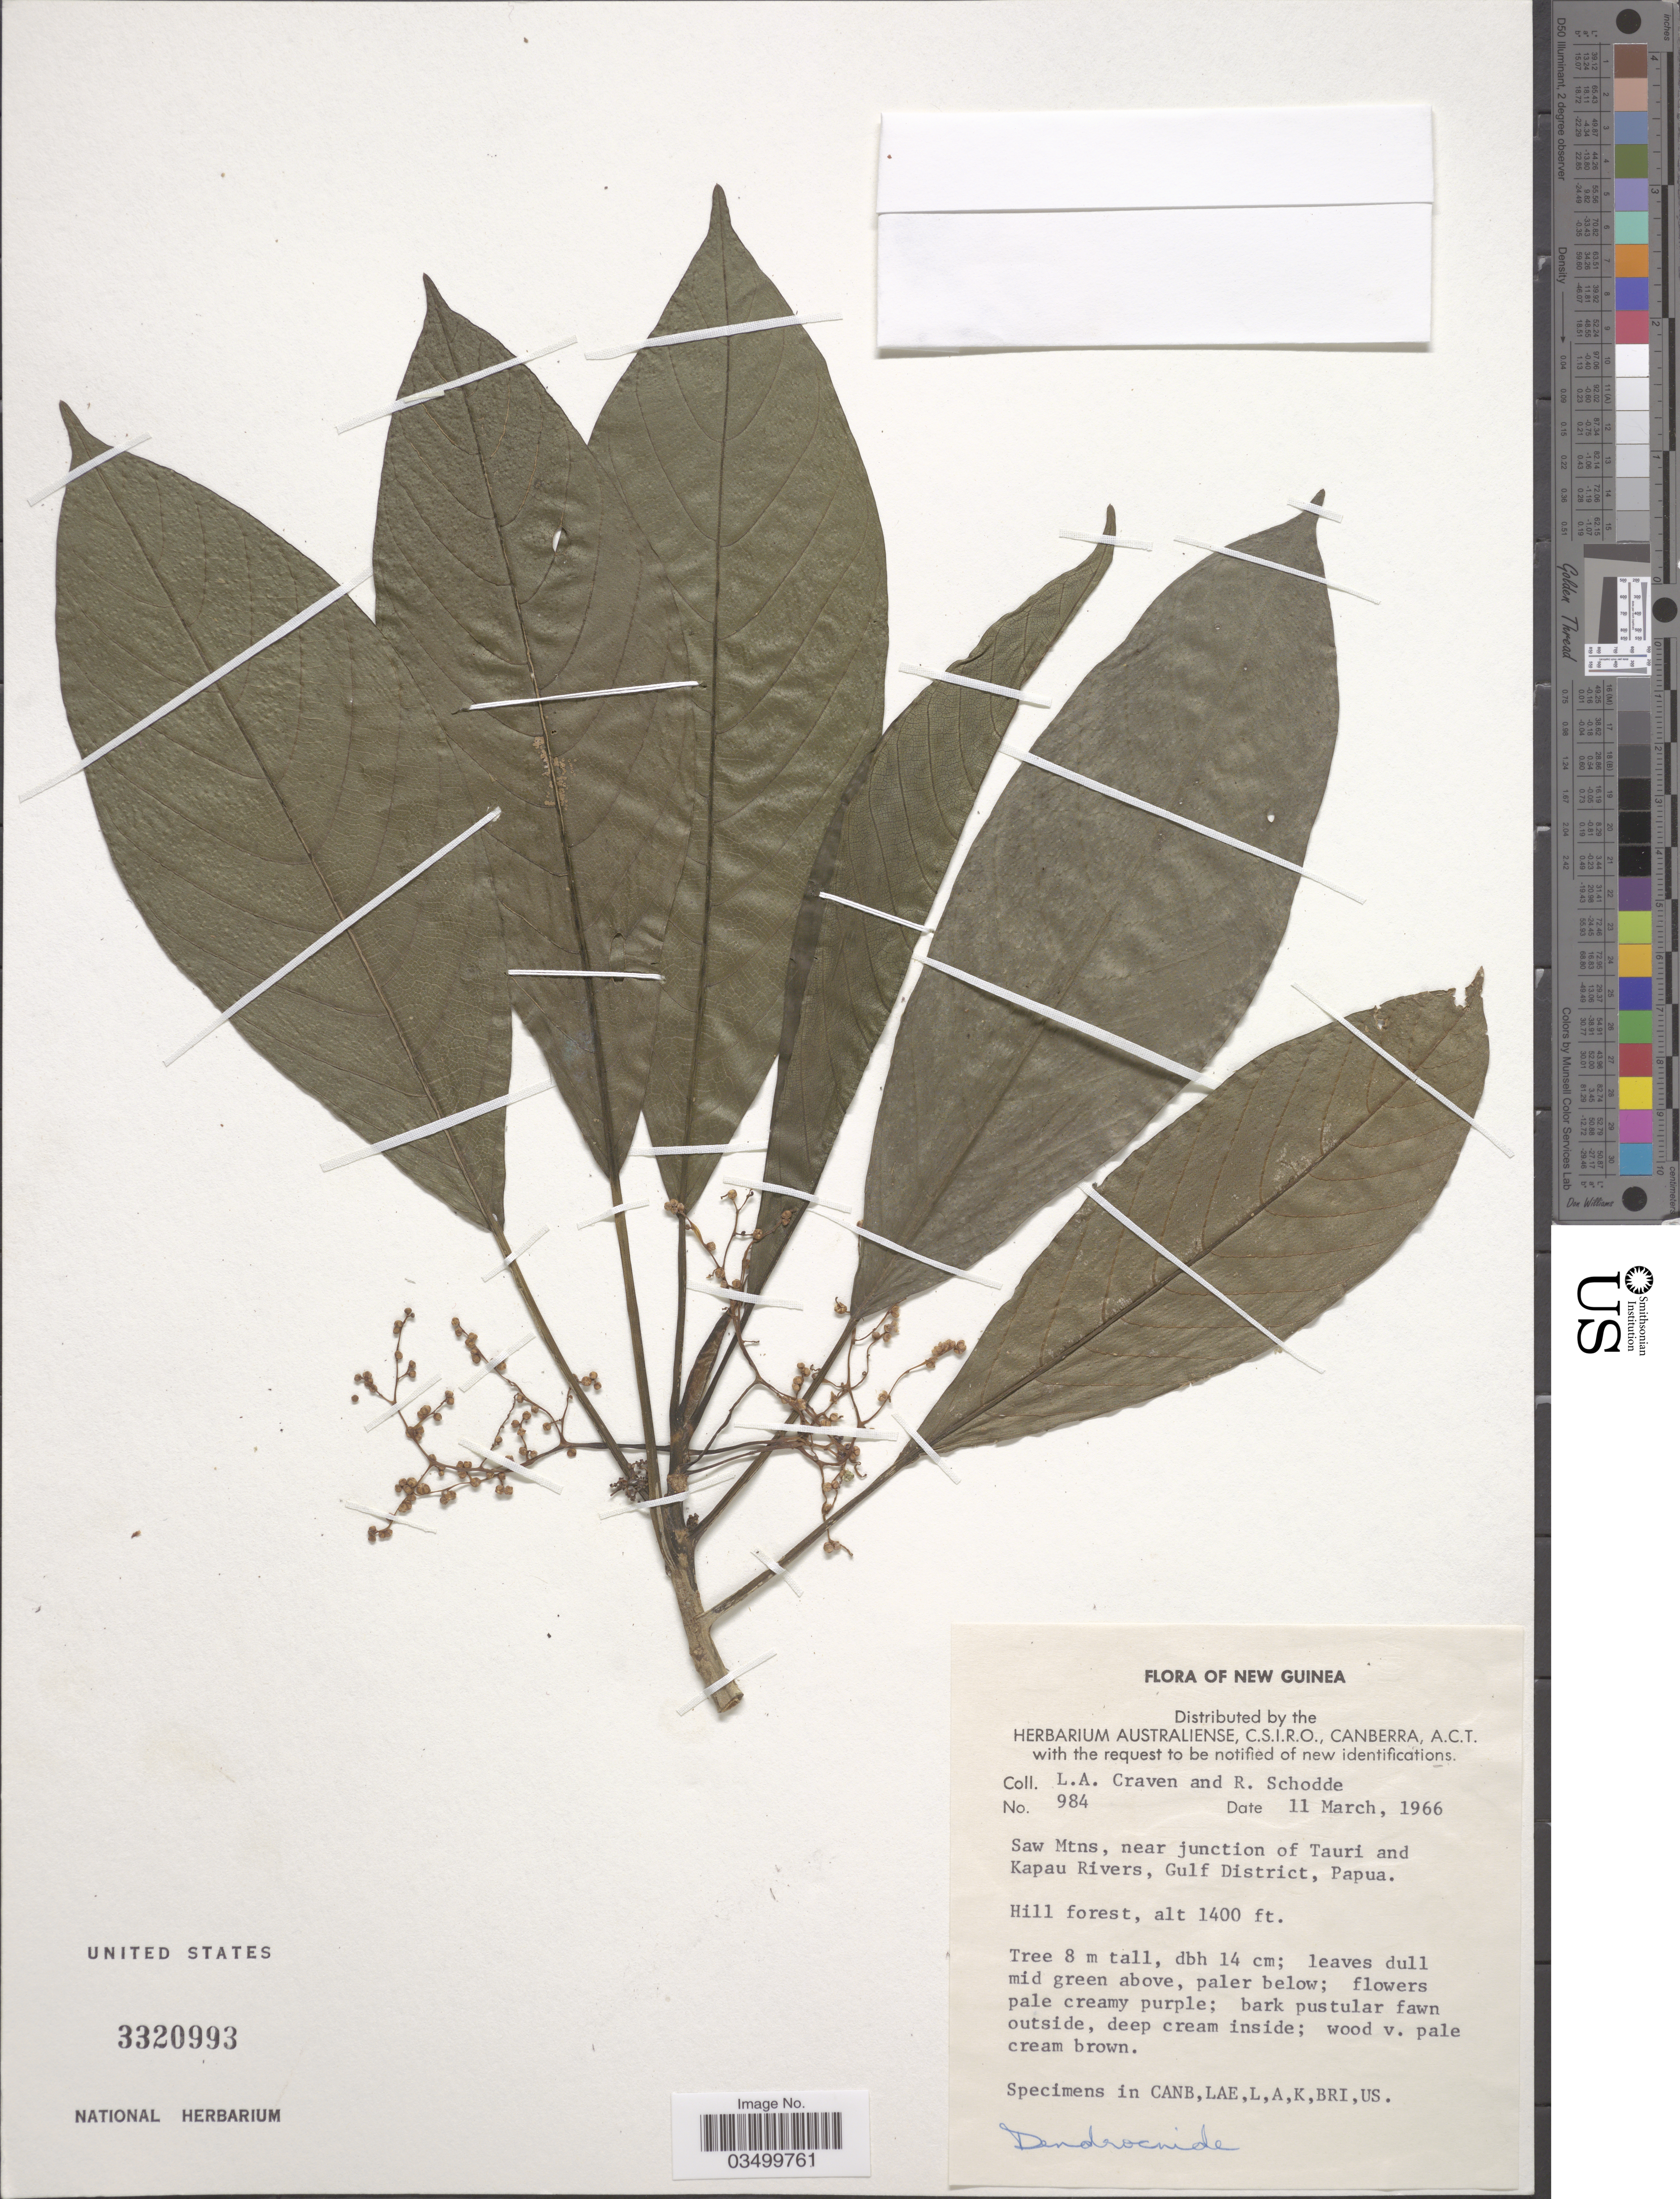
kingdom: Plantae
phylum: Tracheophyta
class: Magnoliopsida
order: Rosales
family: Urticaceae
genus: Dendrocnide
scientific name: Dendrocnide sp.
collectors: L. A. Craven & R. Schodde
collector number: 984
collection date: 1966-03-11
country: Papua New Guinea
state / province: Gulf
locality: New Guinea. Saw Mtns, near junction of Tauri and Kapau Rivers, Gulf District, Papua.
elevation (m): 427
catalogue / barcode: US 3320993